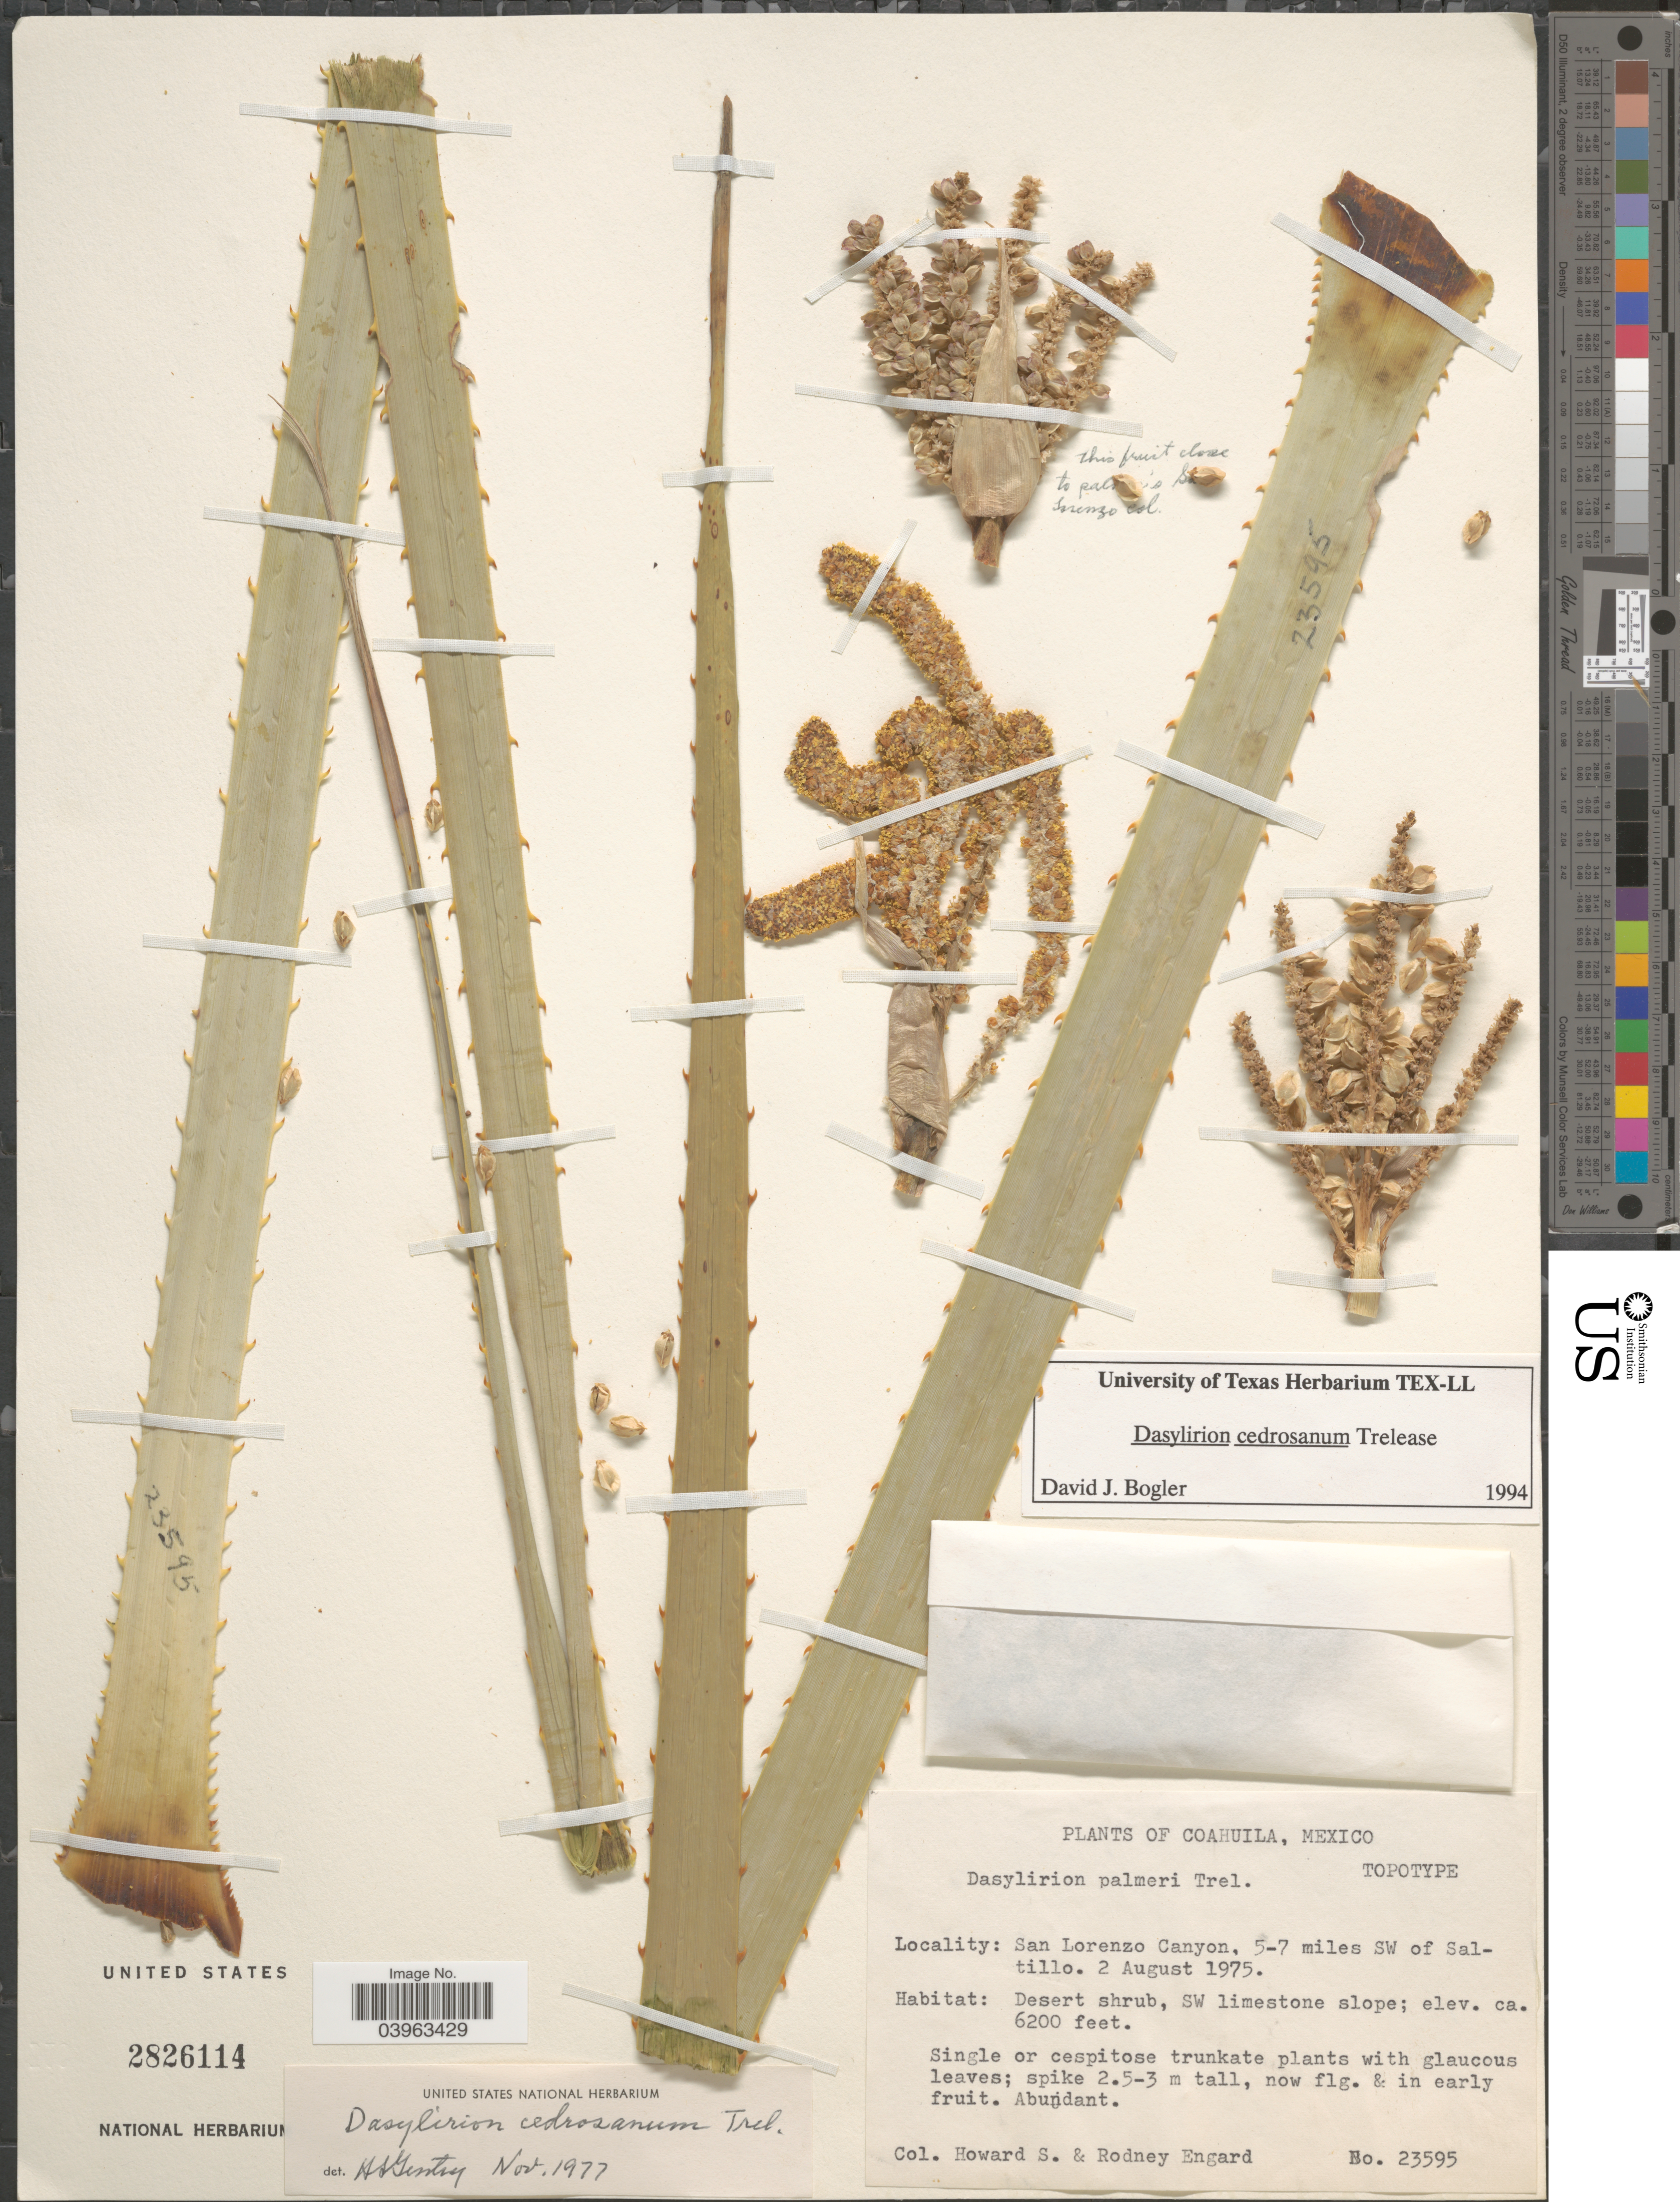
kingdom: Plantae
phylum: Tracheophyta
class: Liliopsida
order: Asparagales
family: Asparagaceae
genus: Dasylirion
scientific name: Dasylirion cedrosanum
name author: Trel.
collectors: S. Howard & R. Engard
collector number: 23595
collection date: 1975-08-02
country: Mexico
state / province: Coahuila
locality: San Lorenzo Canyon, 5-7 miles SW of Saltillo. Desert shrub, SW limestone slope.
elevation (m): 1890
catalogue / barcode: US 2826114